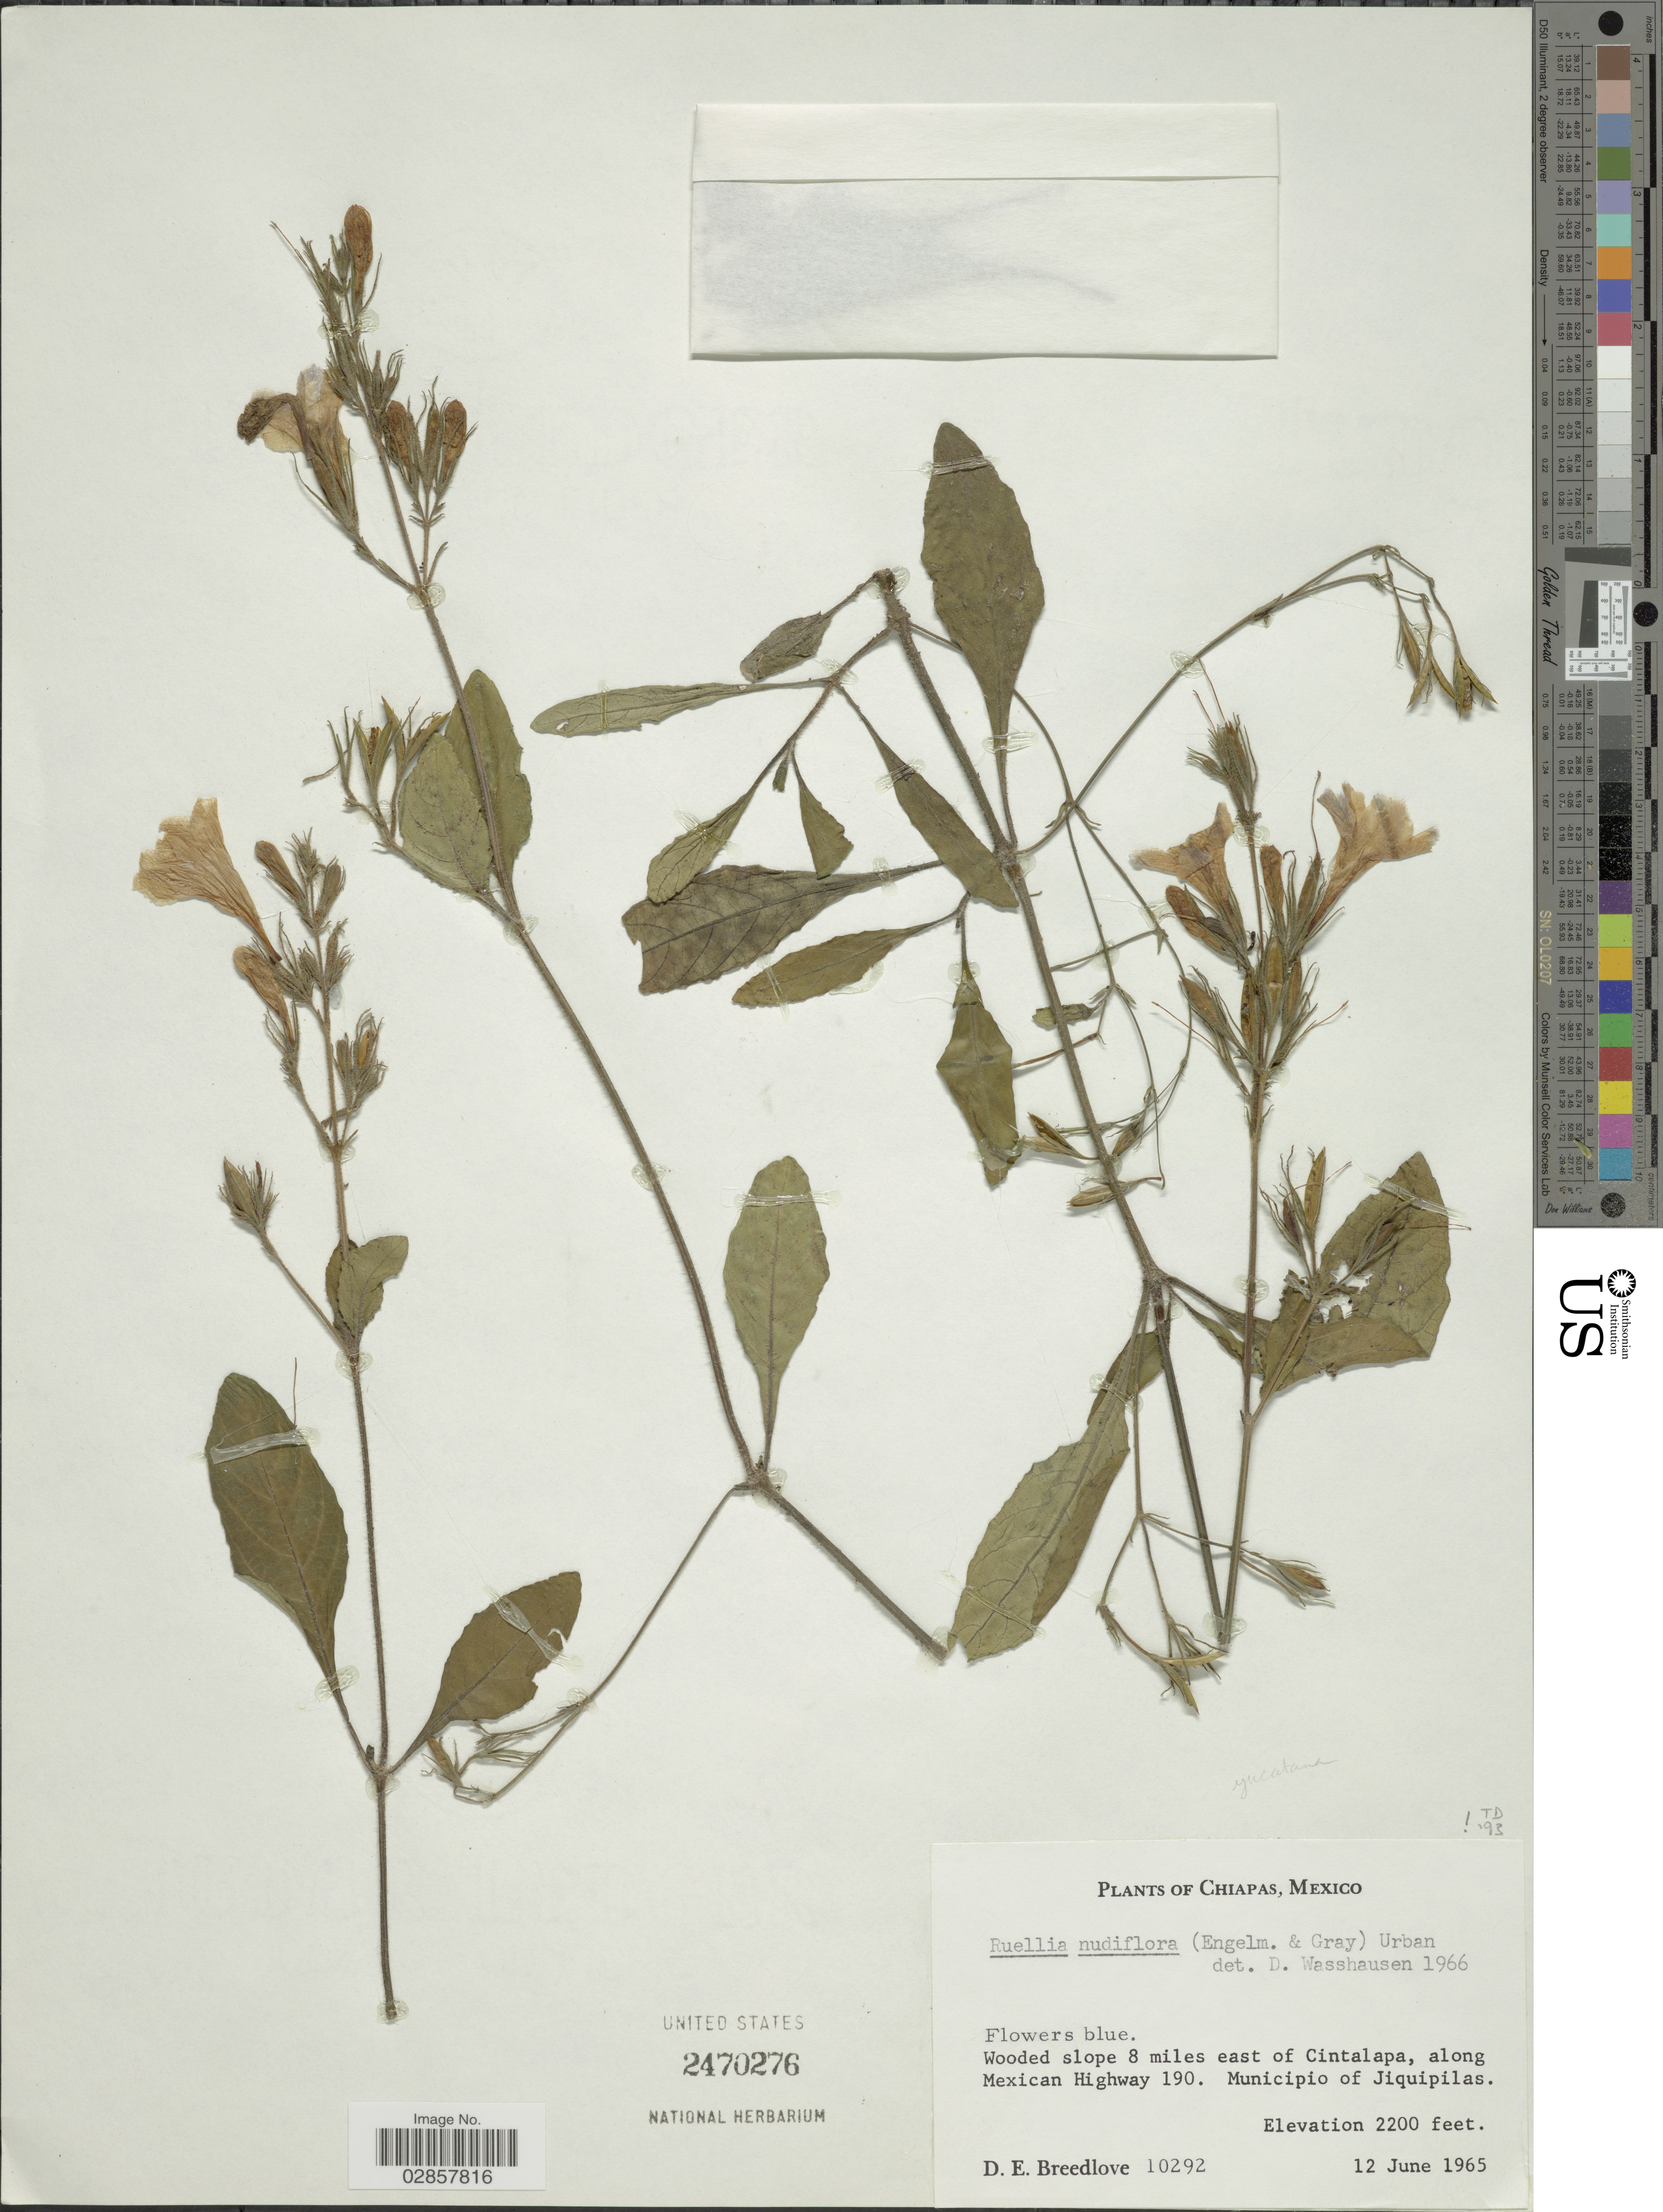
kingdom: Plantae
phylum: Tracheophyta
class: Magnoliopsida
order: Lamiales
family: Acanthaceae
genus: Ruellia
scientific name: Ruellia nudiflora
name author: (Engelm. & A. Gray) Urb.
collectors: D. E. Breedlove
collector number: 10292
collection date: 1965-06-12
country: Mexico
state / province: Chiapas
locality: Wooded slope 8 miles east of Cintalapa, along Mexican Highway 190. Municipio of Jiquipilas.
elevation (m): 671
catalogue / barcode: US 2470276